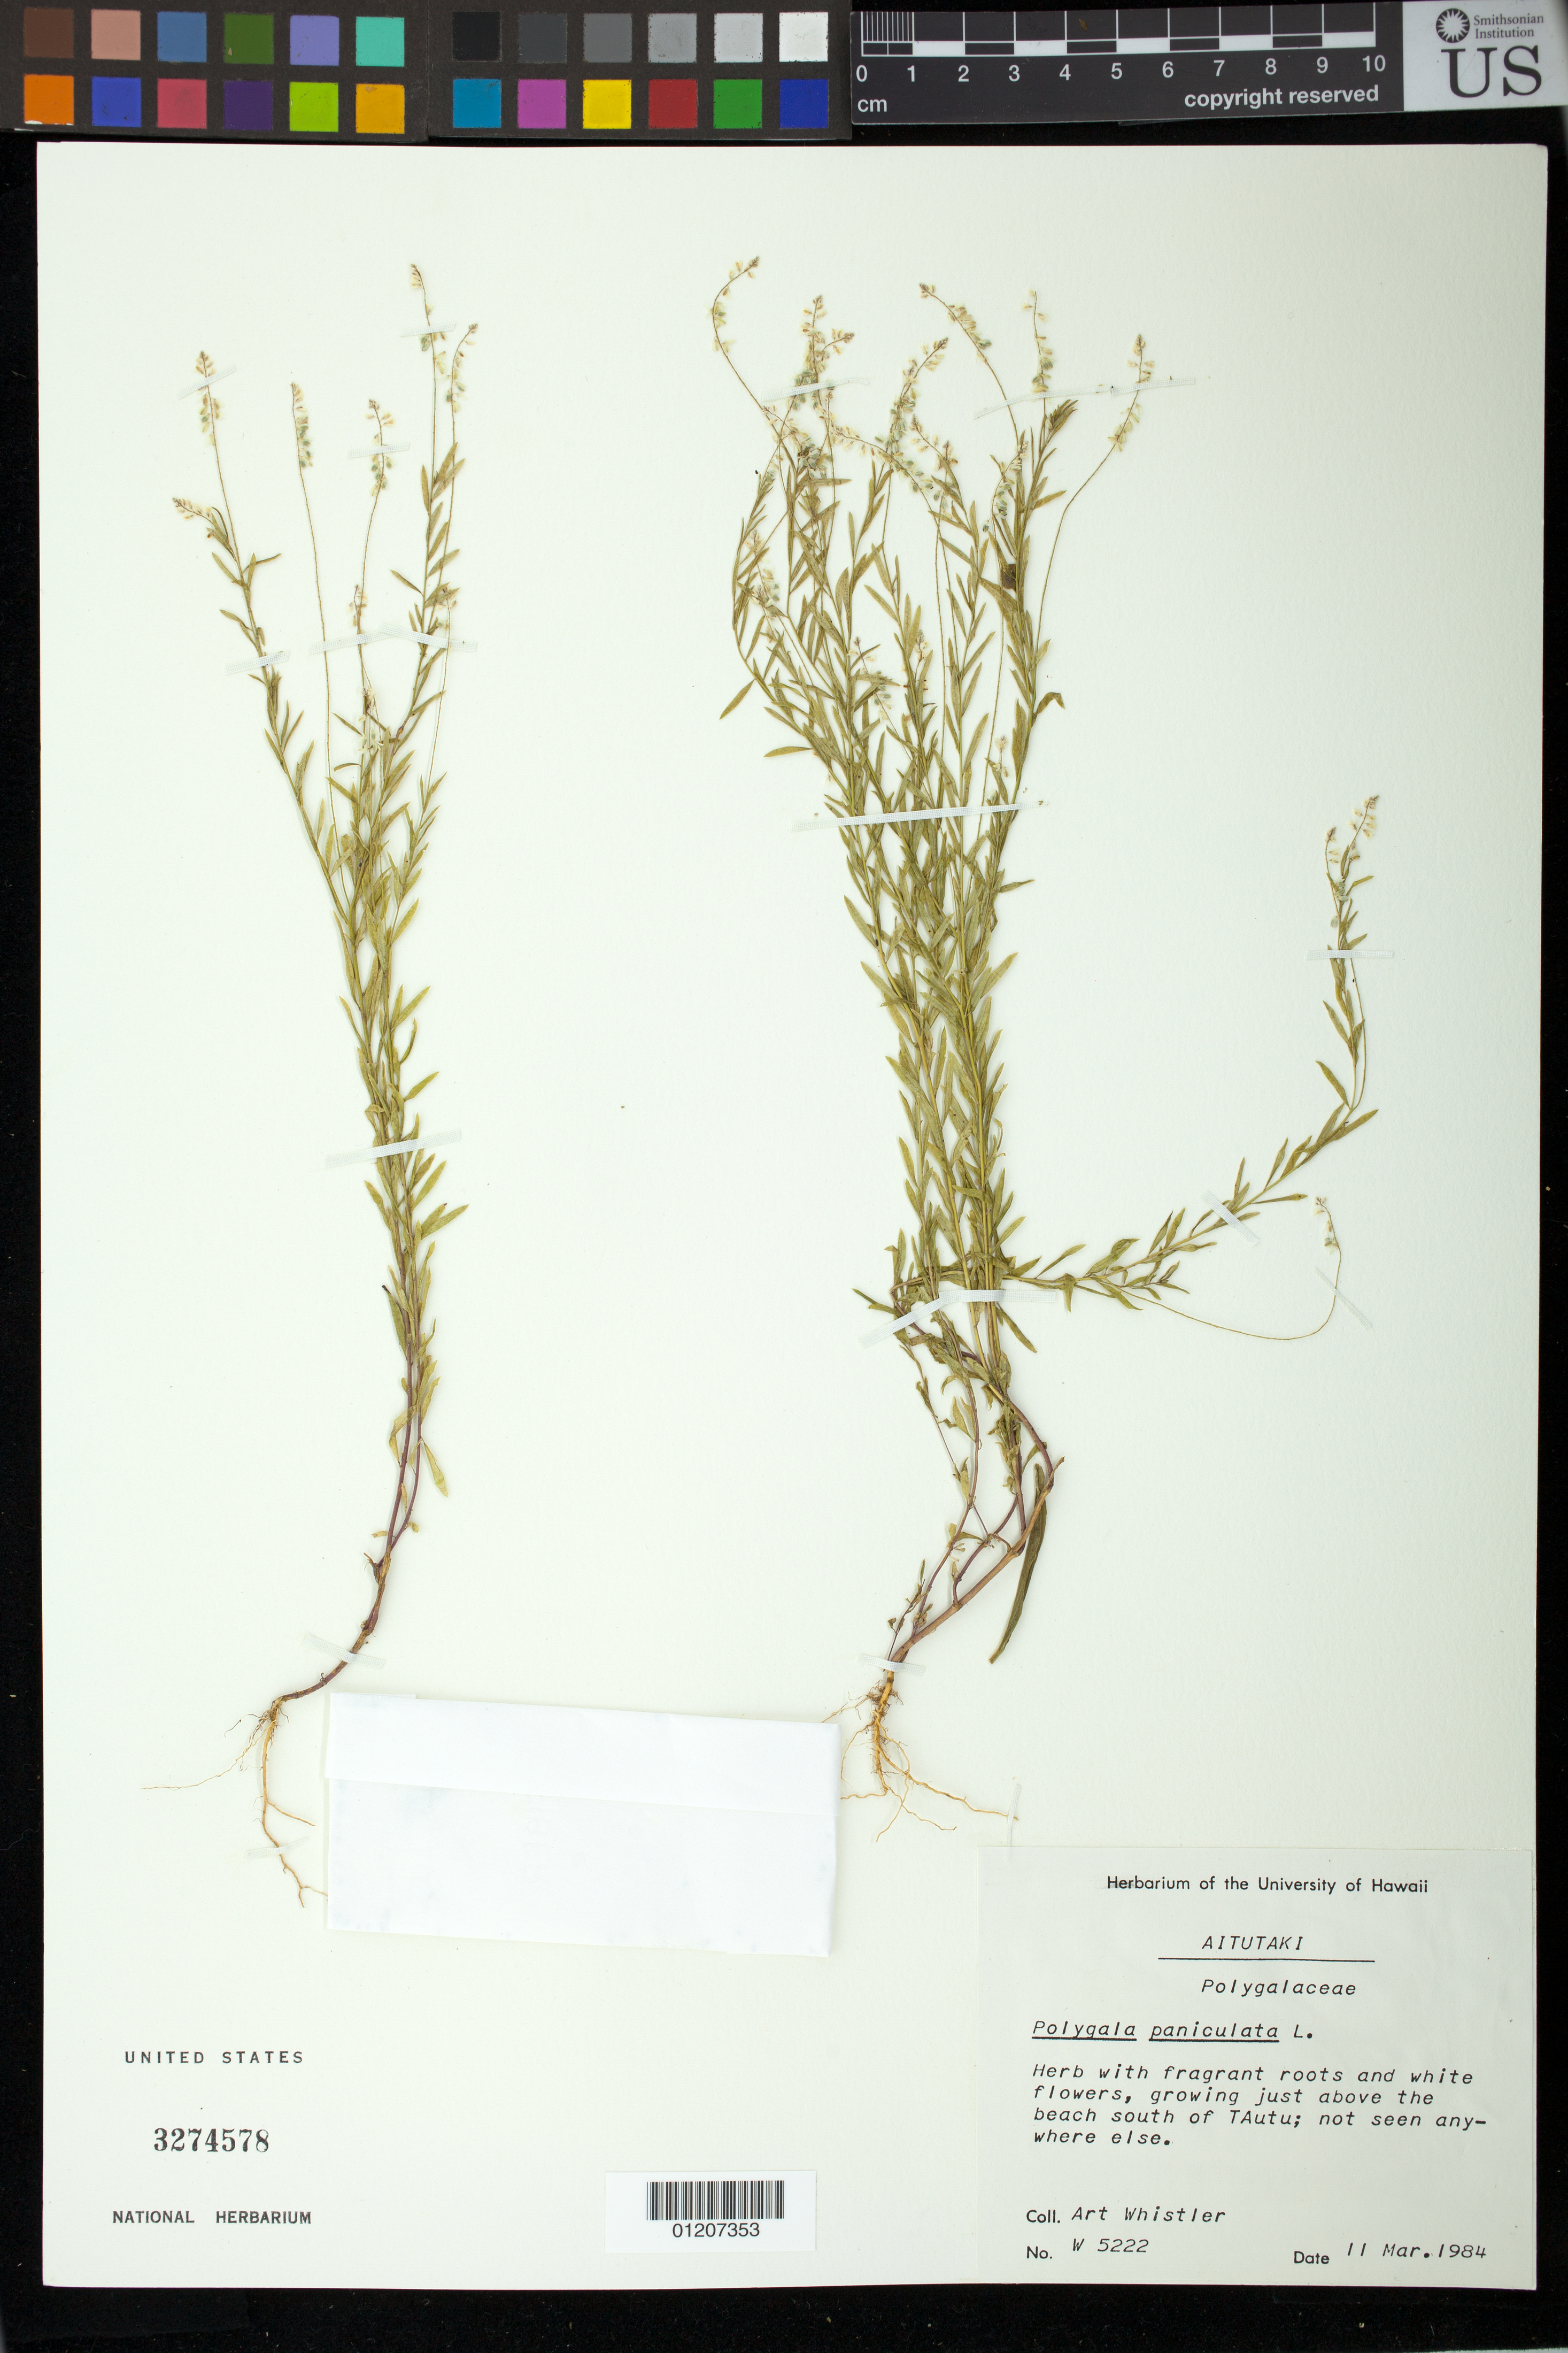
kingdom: Plantae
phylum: Tracheophyta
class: Magnoliopsida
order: Fabales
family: Polygalaceae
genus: Polygala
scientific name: Polygala paniculata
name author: L.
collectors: A. Whistler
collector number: W 5222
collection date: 1984-03-11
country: Cook Islands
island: Aitutaki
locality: South of Tautu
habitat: Just above the beach.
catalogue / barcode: US 3274578